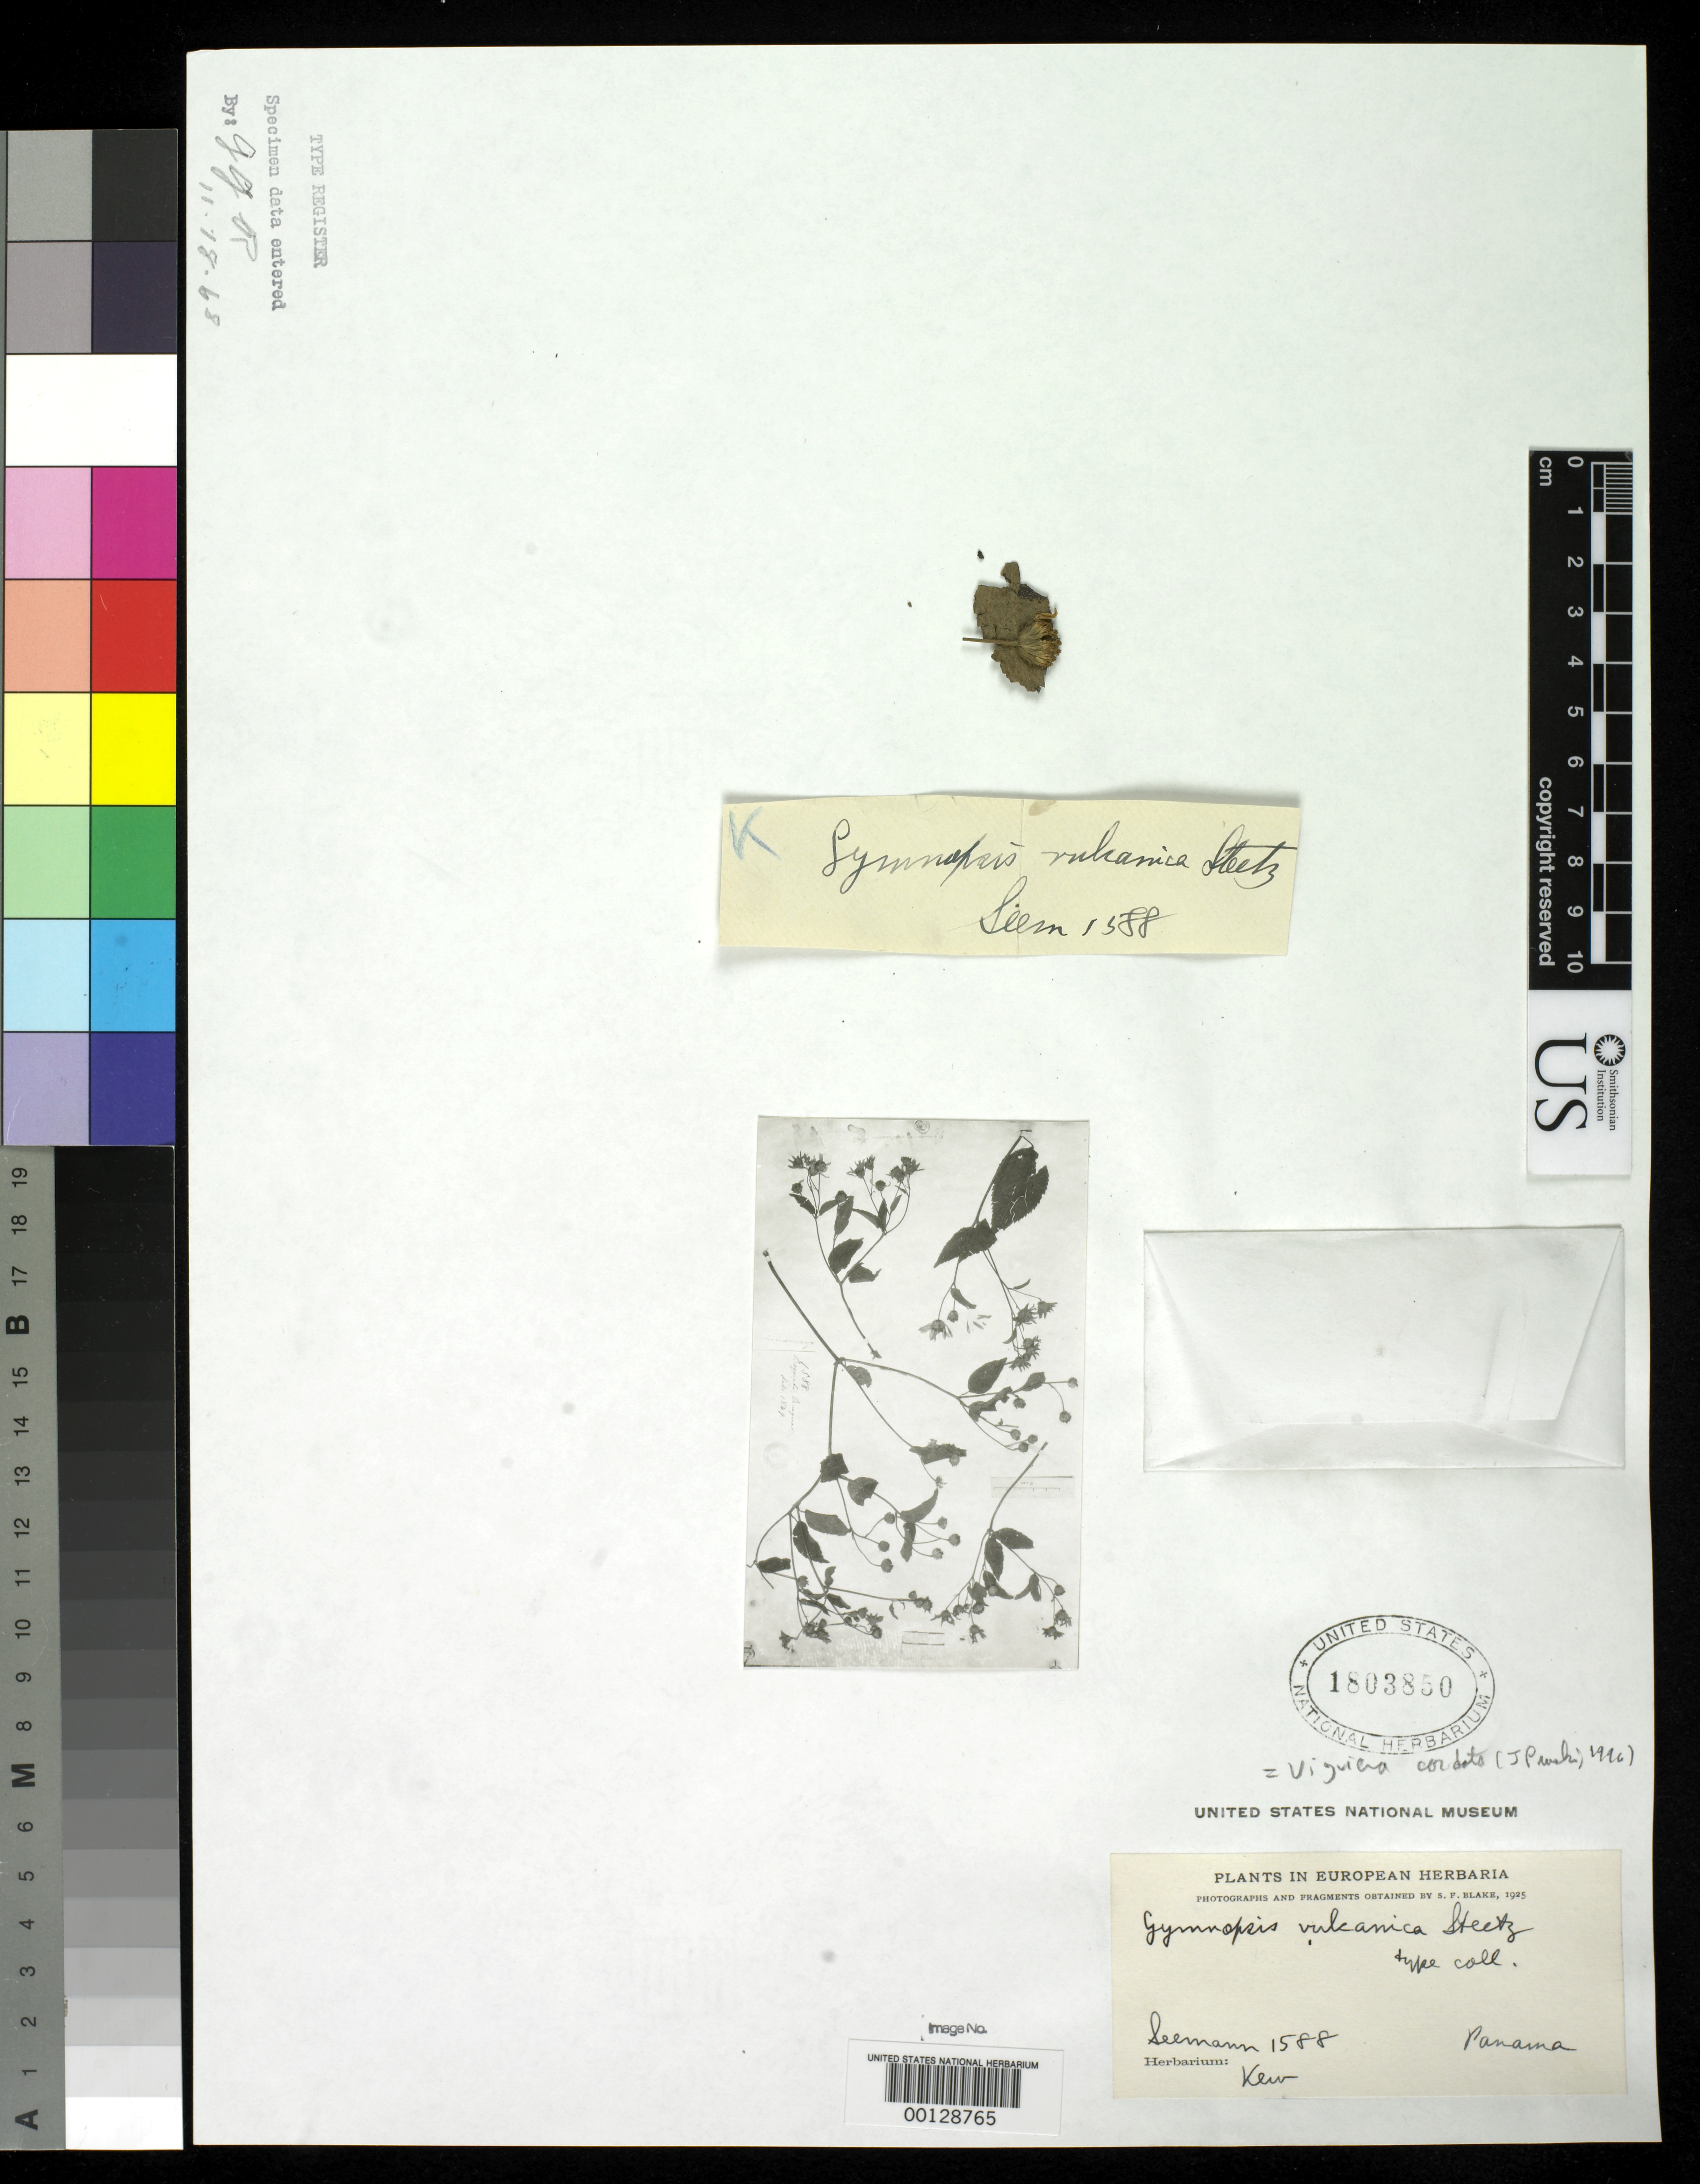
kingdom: Plantae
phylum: Tracheophyta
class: Magnoliopsida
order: Asterales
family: Asteraceae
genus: Gymnopsis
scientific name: Gymnopsis vulcanica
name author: Steetz in Seem.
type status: Type Material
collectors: G. Seemann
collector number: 1588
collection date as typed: Feb 1849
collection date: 1849-02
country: Panama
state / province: Veraguas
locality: Boquete.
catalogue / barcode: US 1803850